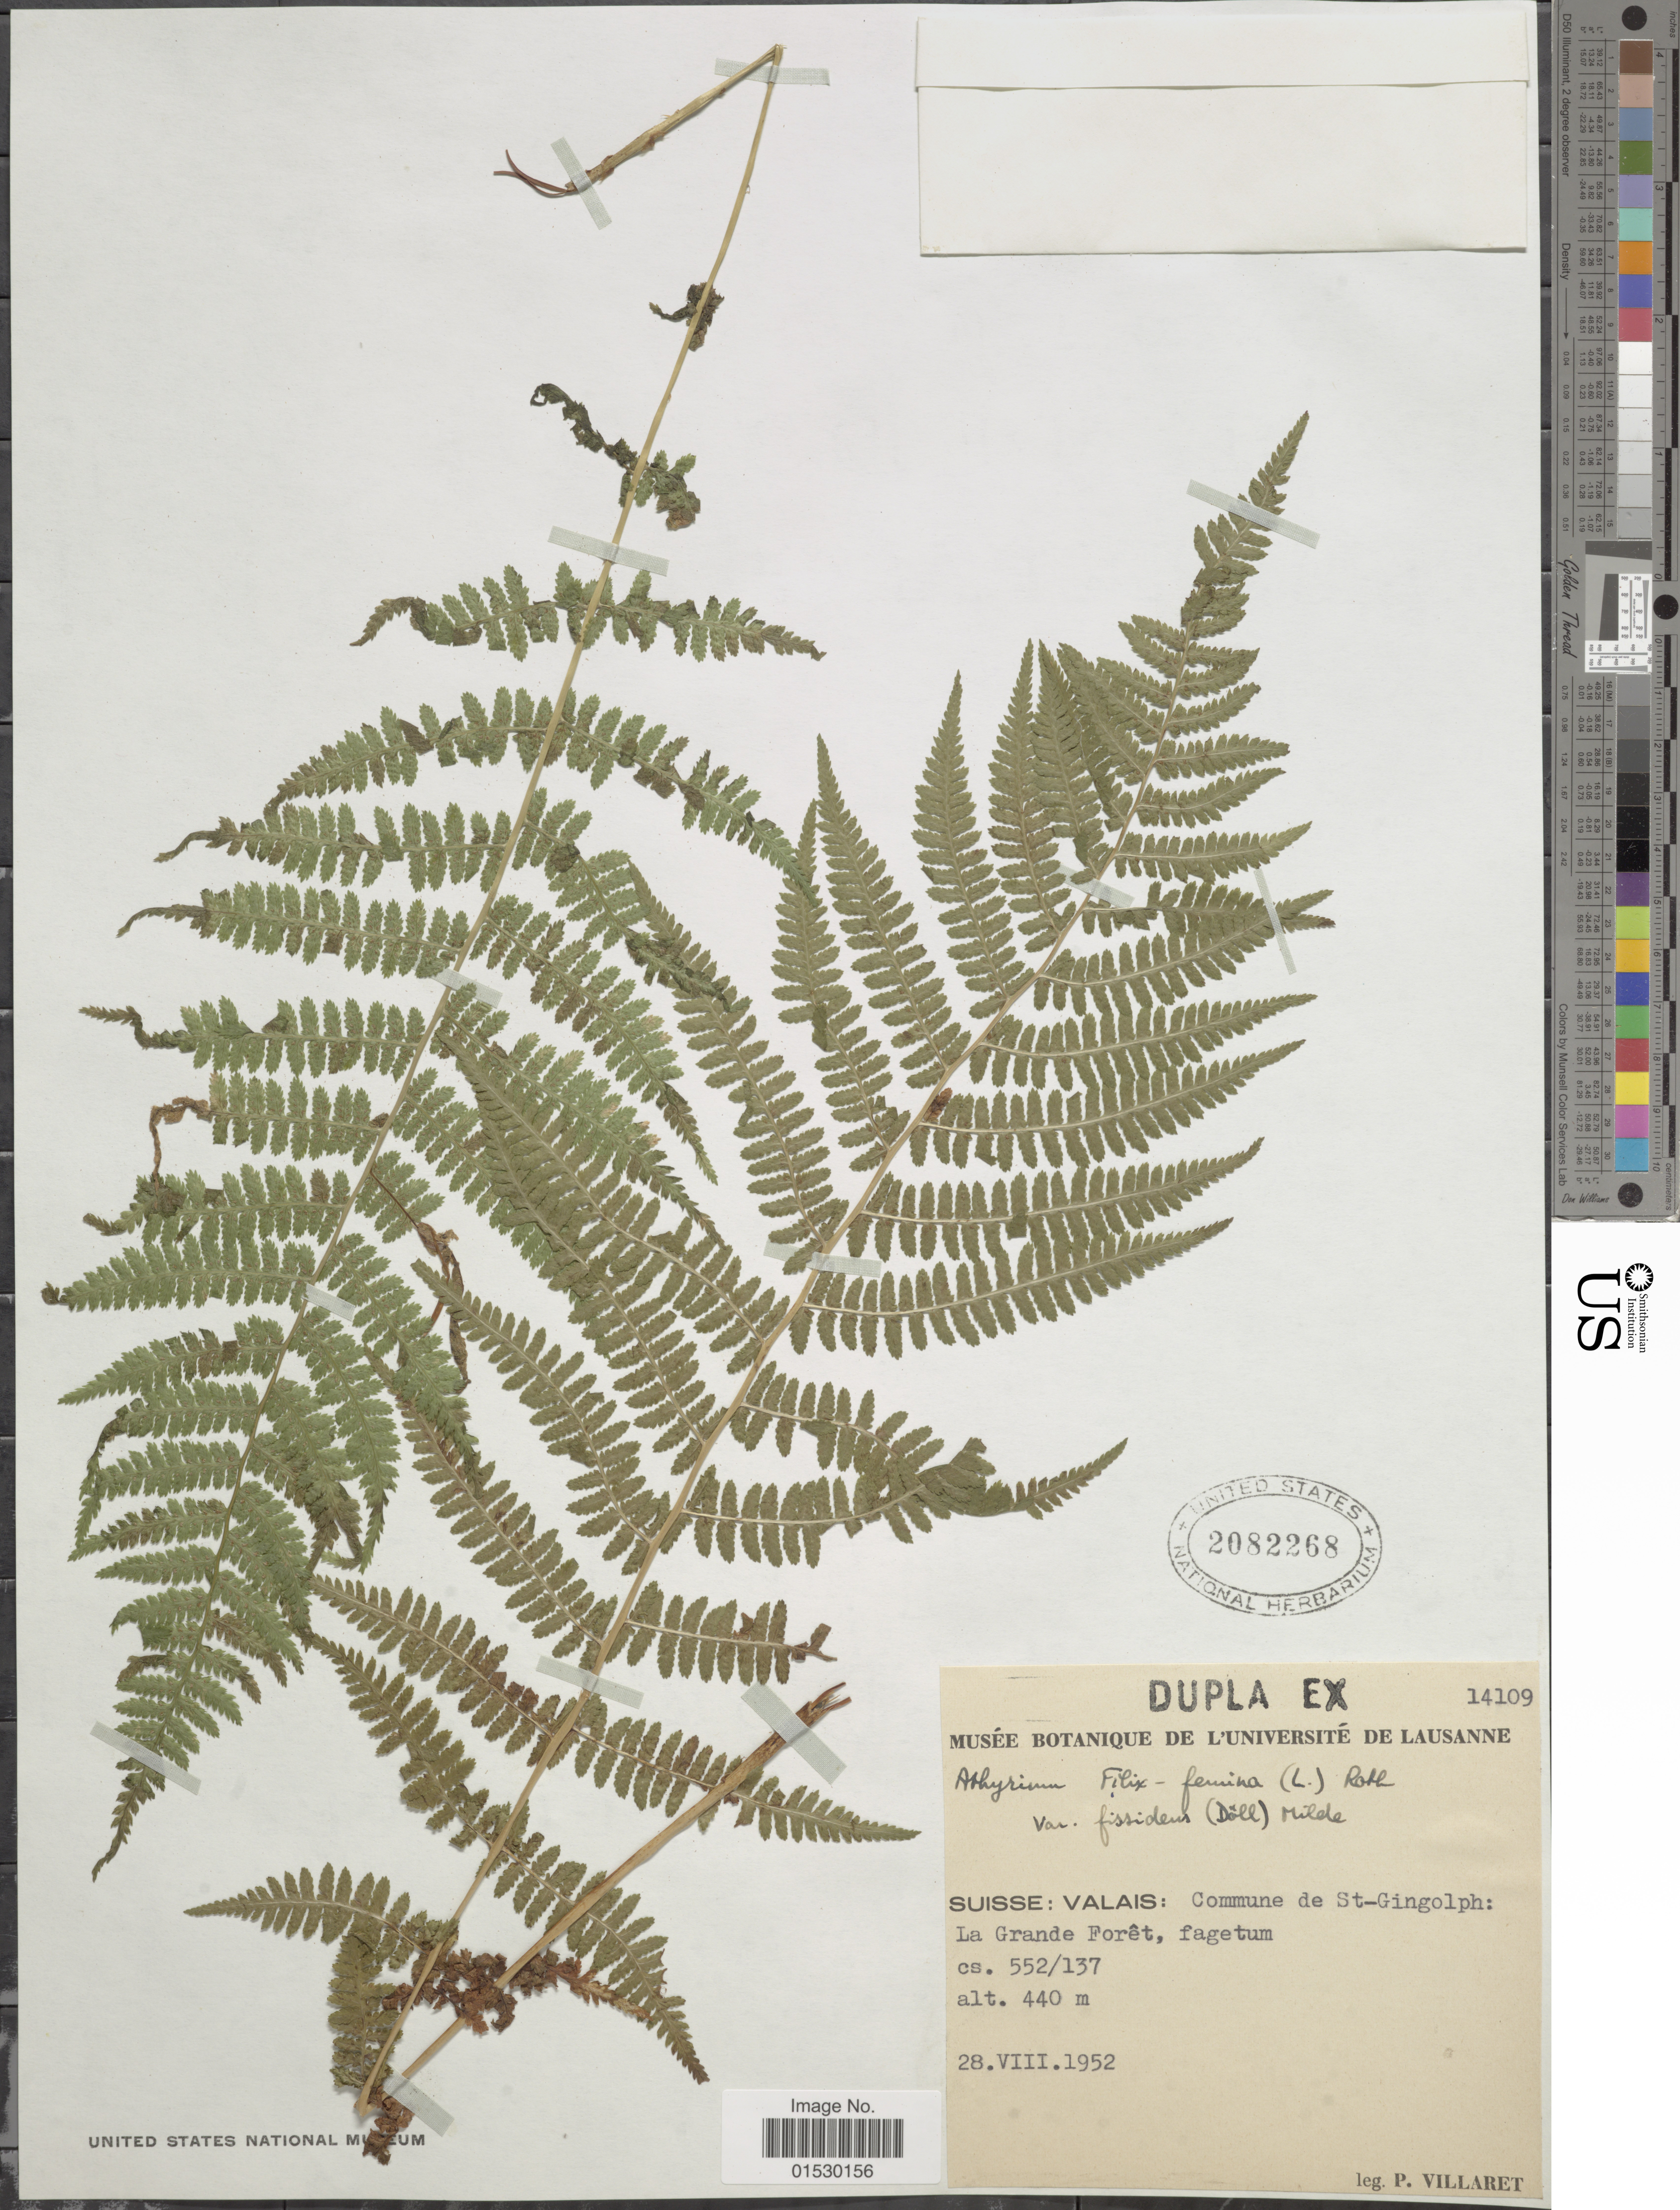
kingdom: Plantae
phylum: Tracheophyta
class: Polypodiopsida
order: Polypodiales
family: Athyriaceae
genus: Athyrium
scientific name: Athyrium filix-femina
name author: (L.) Roth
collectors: P. Villaret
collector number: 14109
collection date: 1952-08-28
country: Switzerland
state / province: Valais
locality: Suisse, Commune de St-Gingolph, La Grande Foret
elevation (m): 440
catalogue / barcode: US 2082268